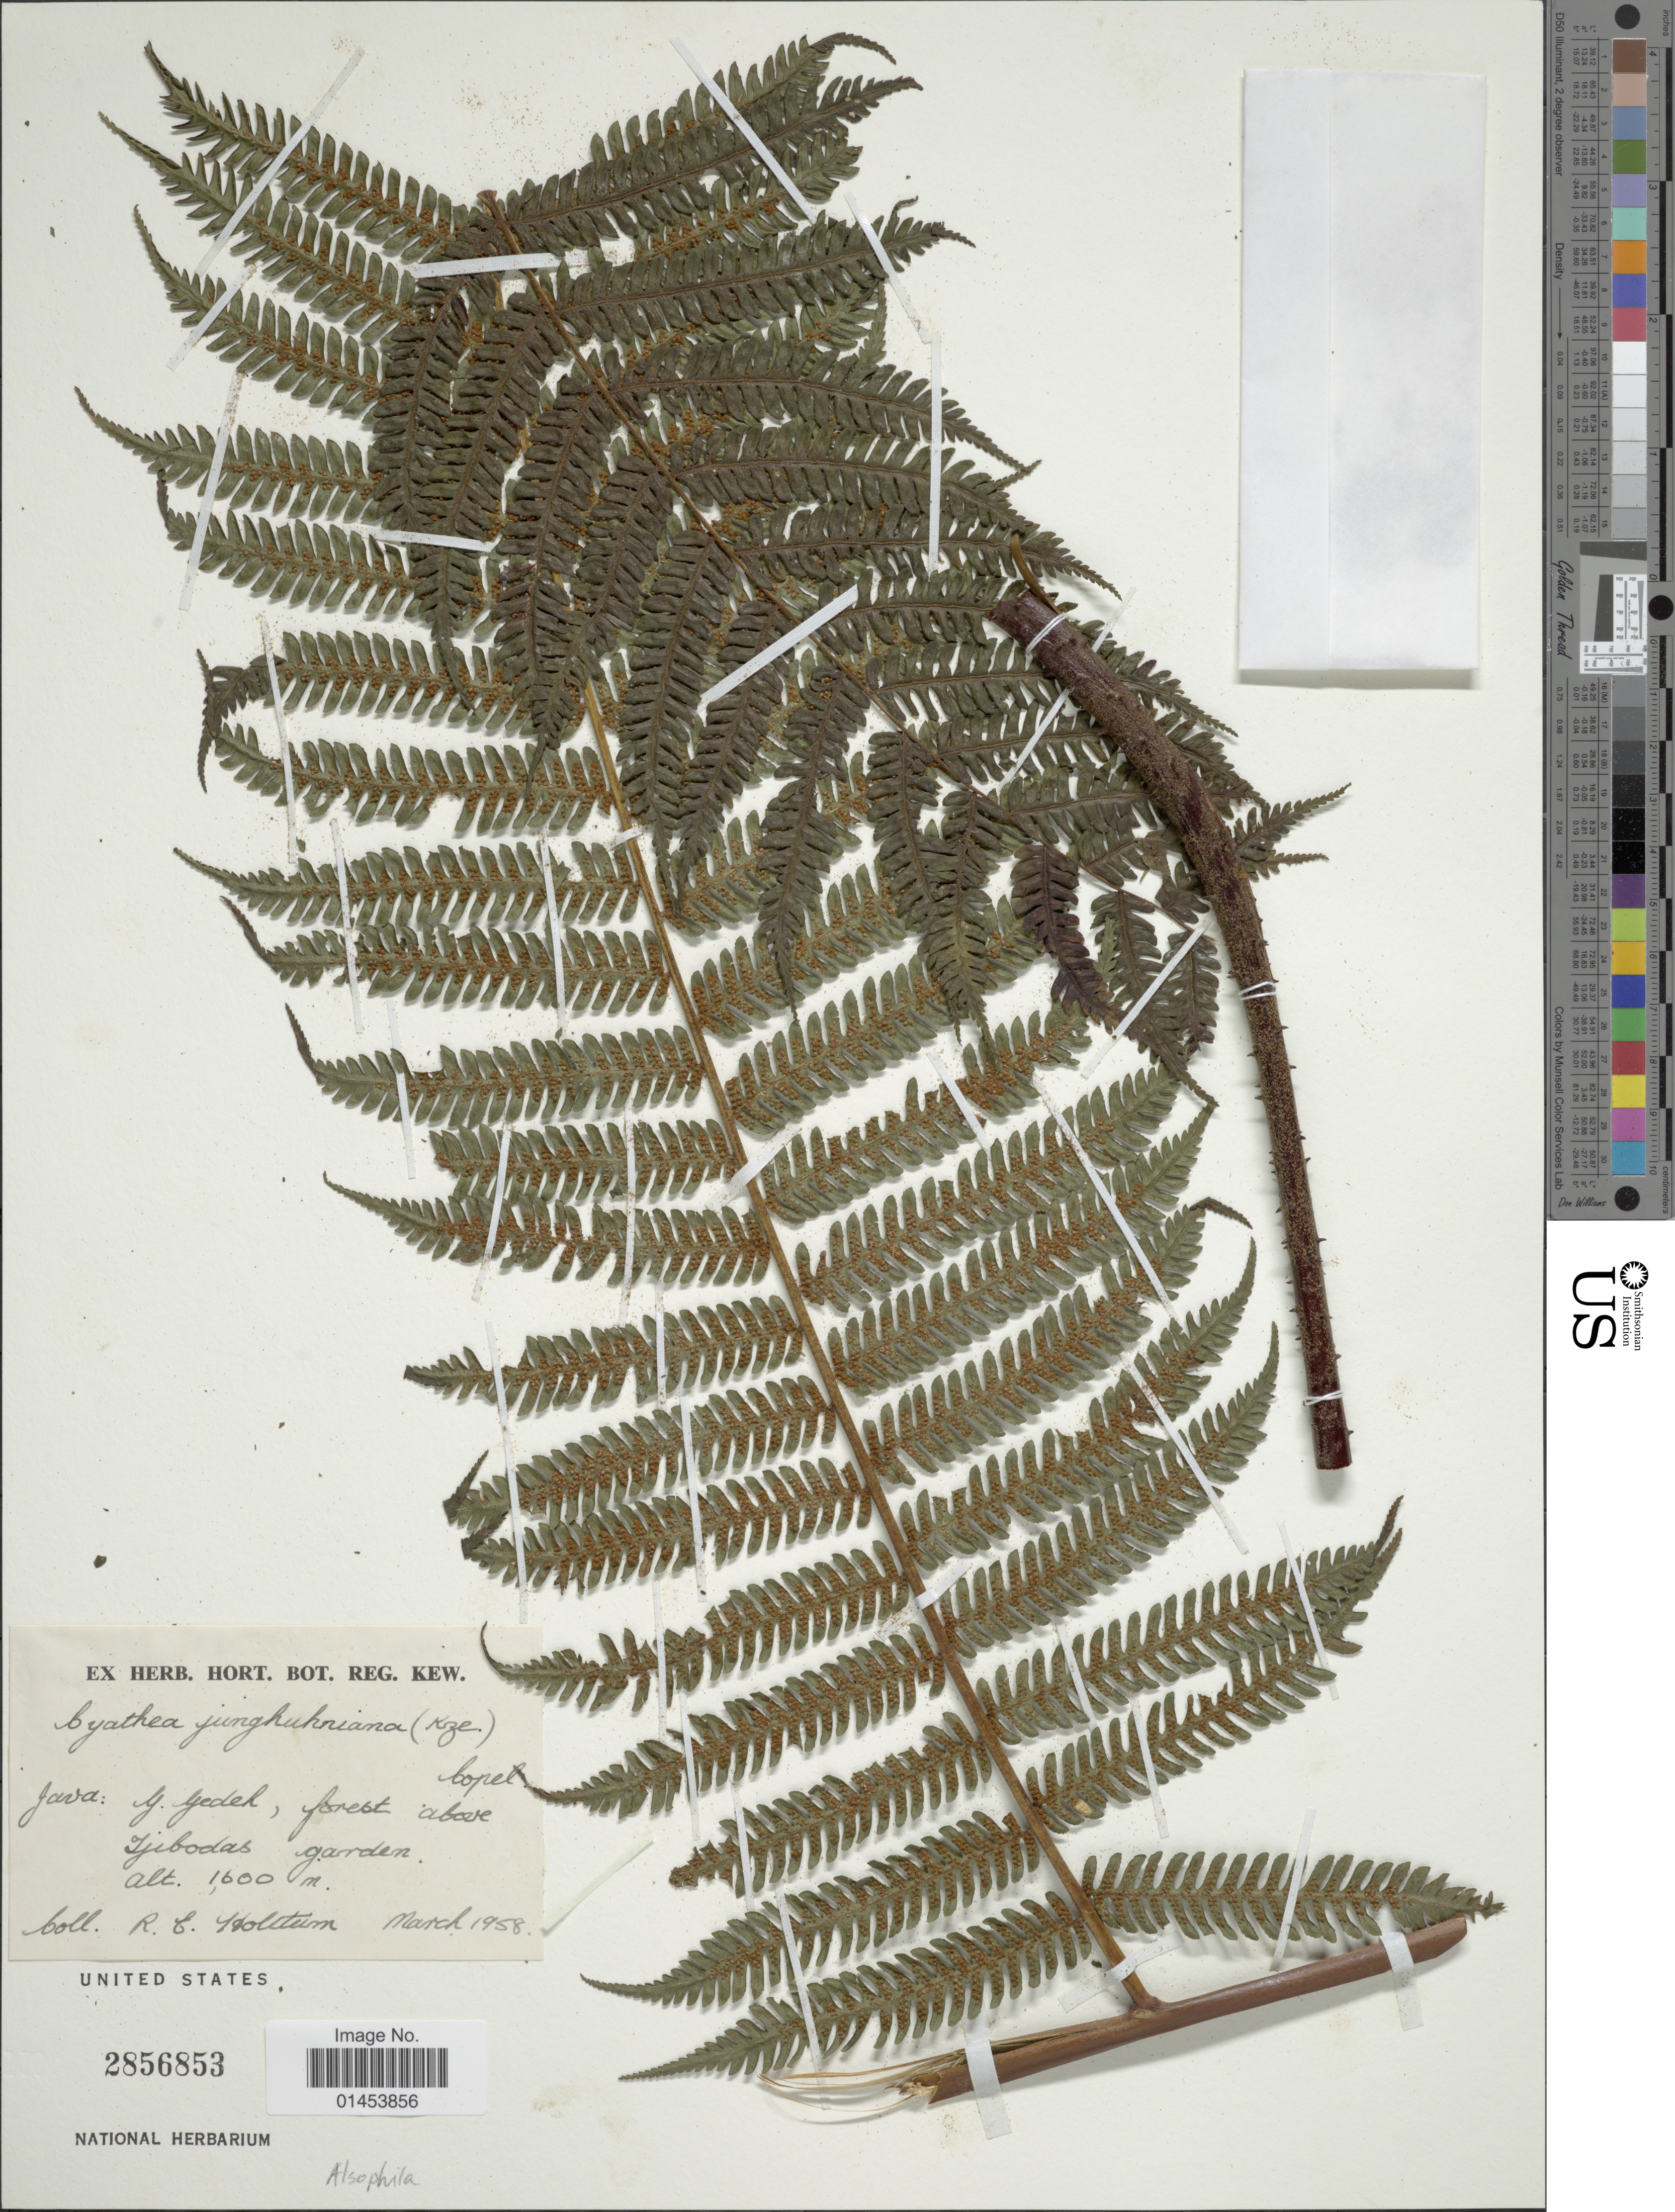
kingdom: Plantae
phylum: Tracheophyta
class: Polypodiopsida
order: Cyatheales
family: Cyatheaceae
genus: Cyathea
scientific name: Cyathea junghuhniana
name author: (Kunze) Copel.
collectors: R. E. Holttum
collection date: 1958-03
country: Indonesia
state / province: Java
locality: Java: G. Gedeh, forest above Tjibodas garden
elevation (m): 1600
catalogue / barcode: US 2856853